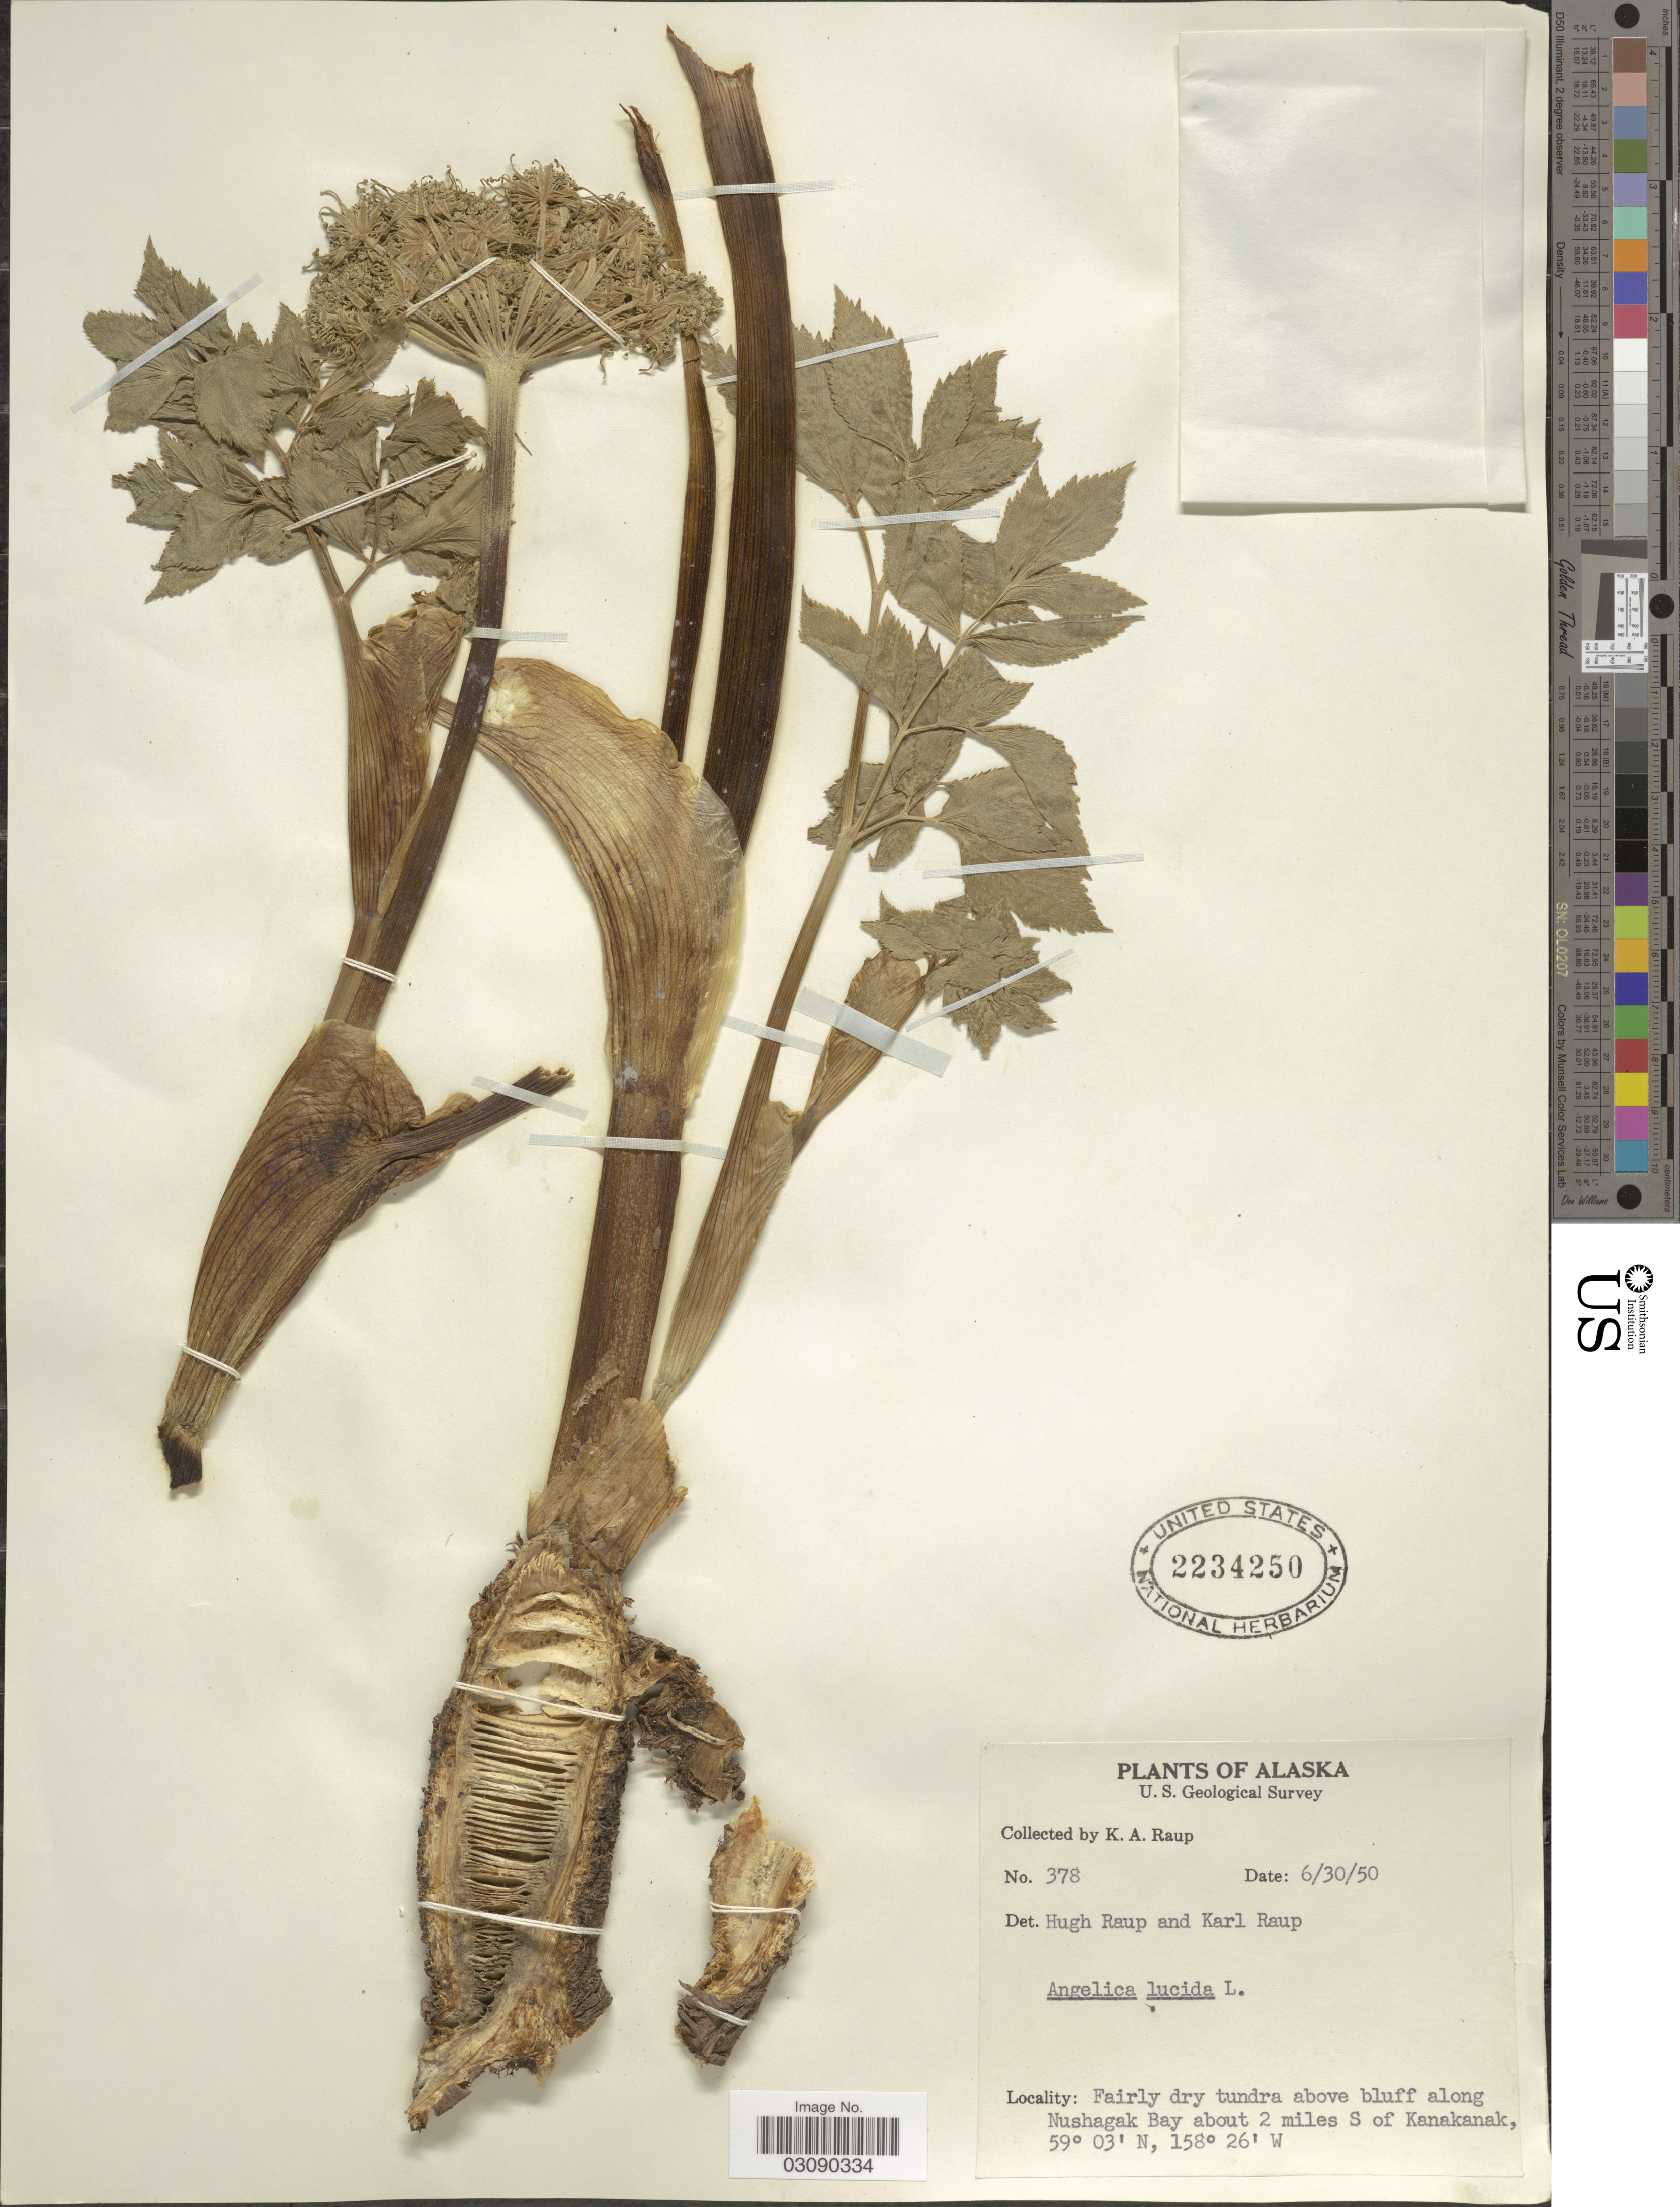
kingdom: Plantae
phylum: Tracheophyta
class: Magnoliopsida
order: Apiales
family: Apiaceae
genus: Angelica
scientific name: Angelica lucida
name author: L.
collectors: K. Raup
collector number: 378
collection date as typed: Transcribed d/m/y: 30/6/50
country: United States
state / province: Alaska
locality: Fairly dry tundra above bluff along Nushagak Bay about 2 miles S of Kanakanak.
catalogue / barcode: US 2234250